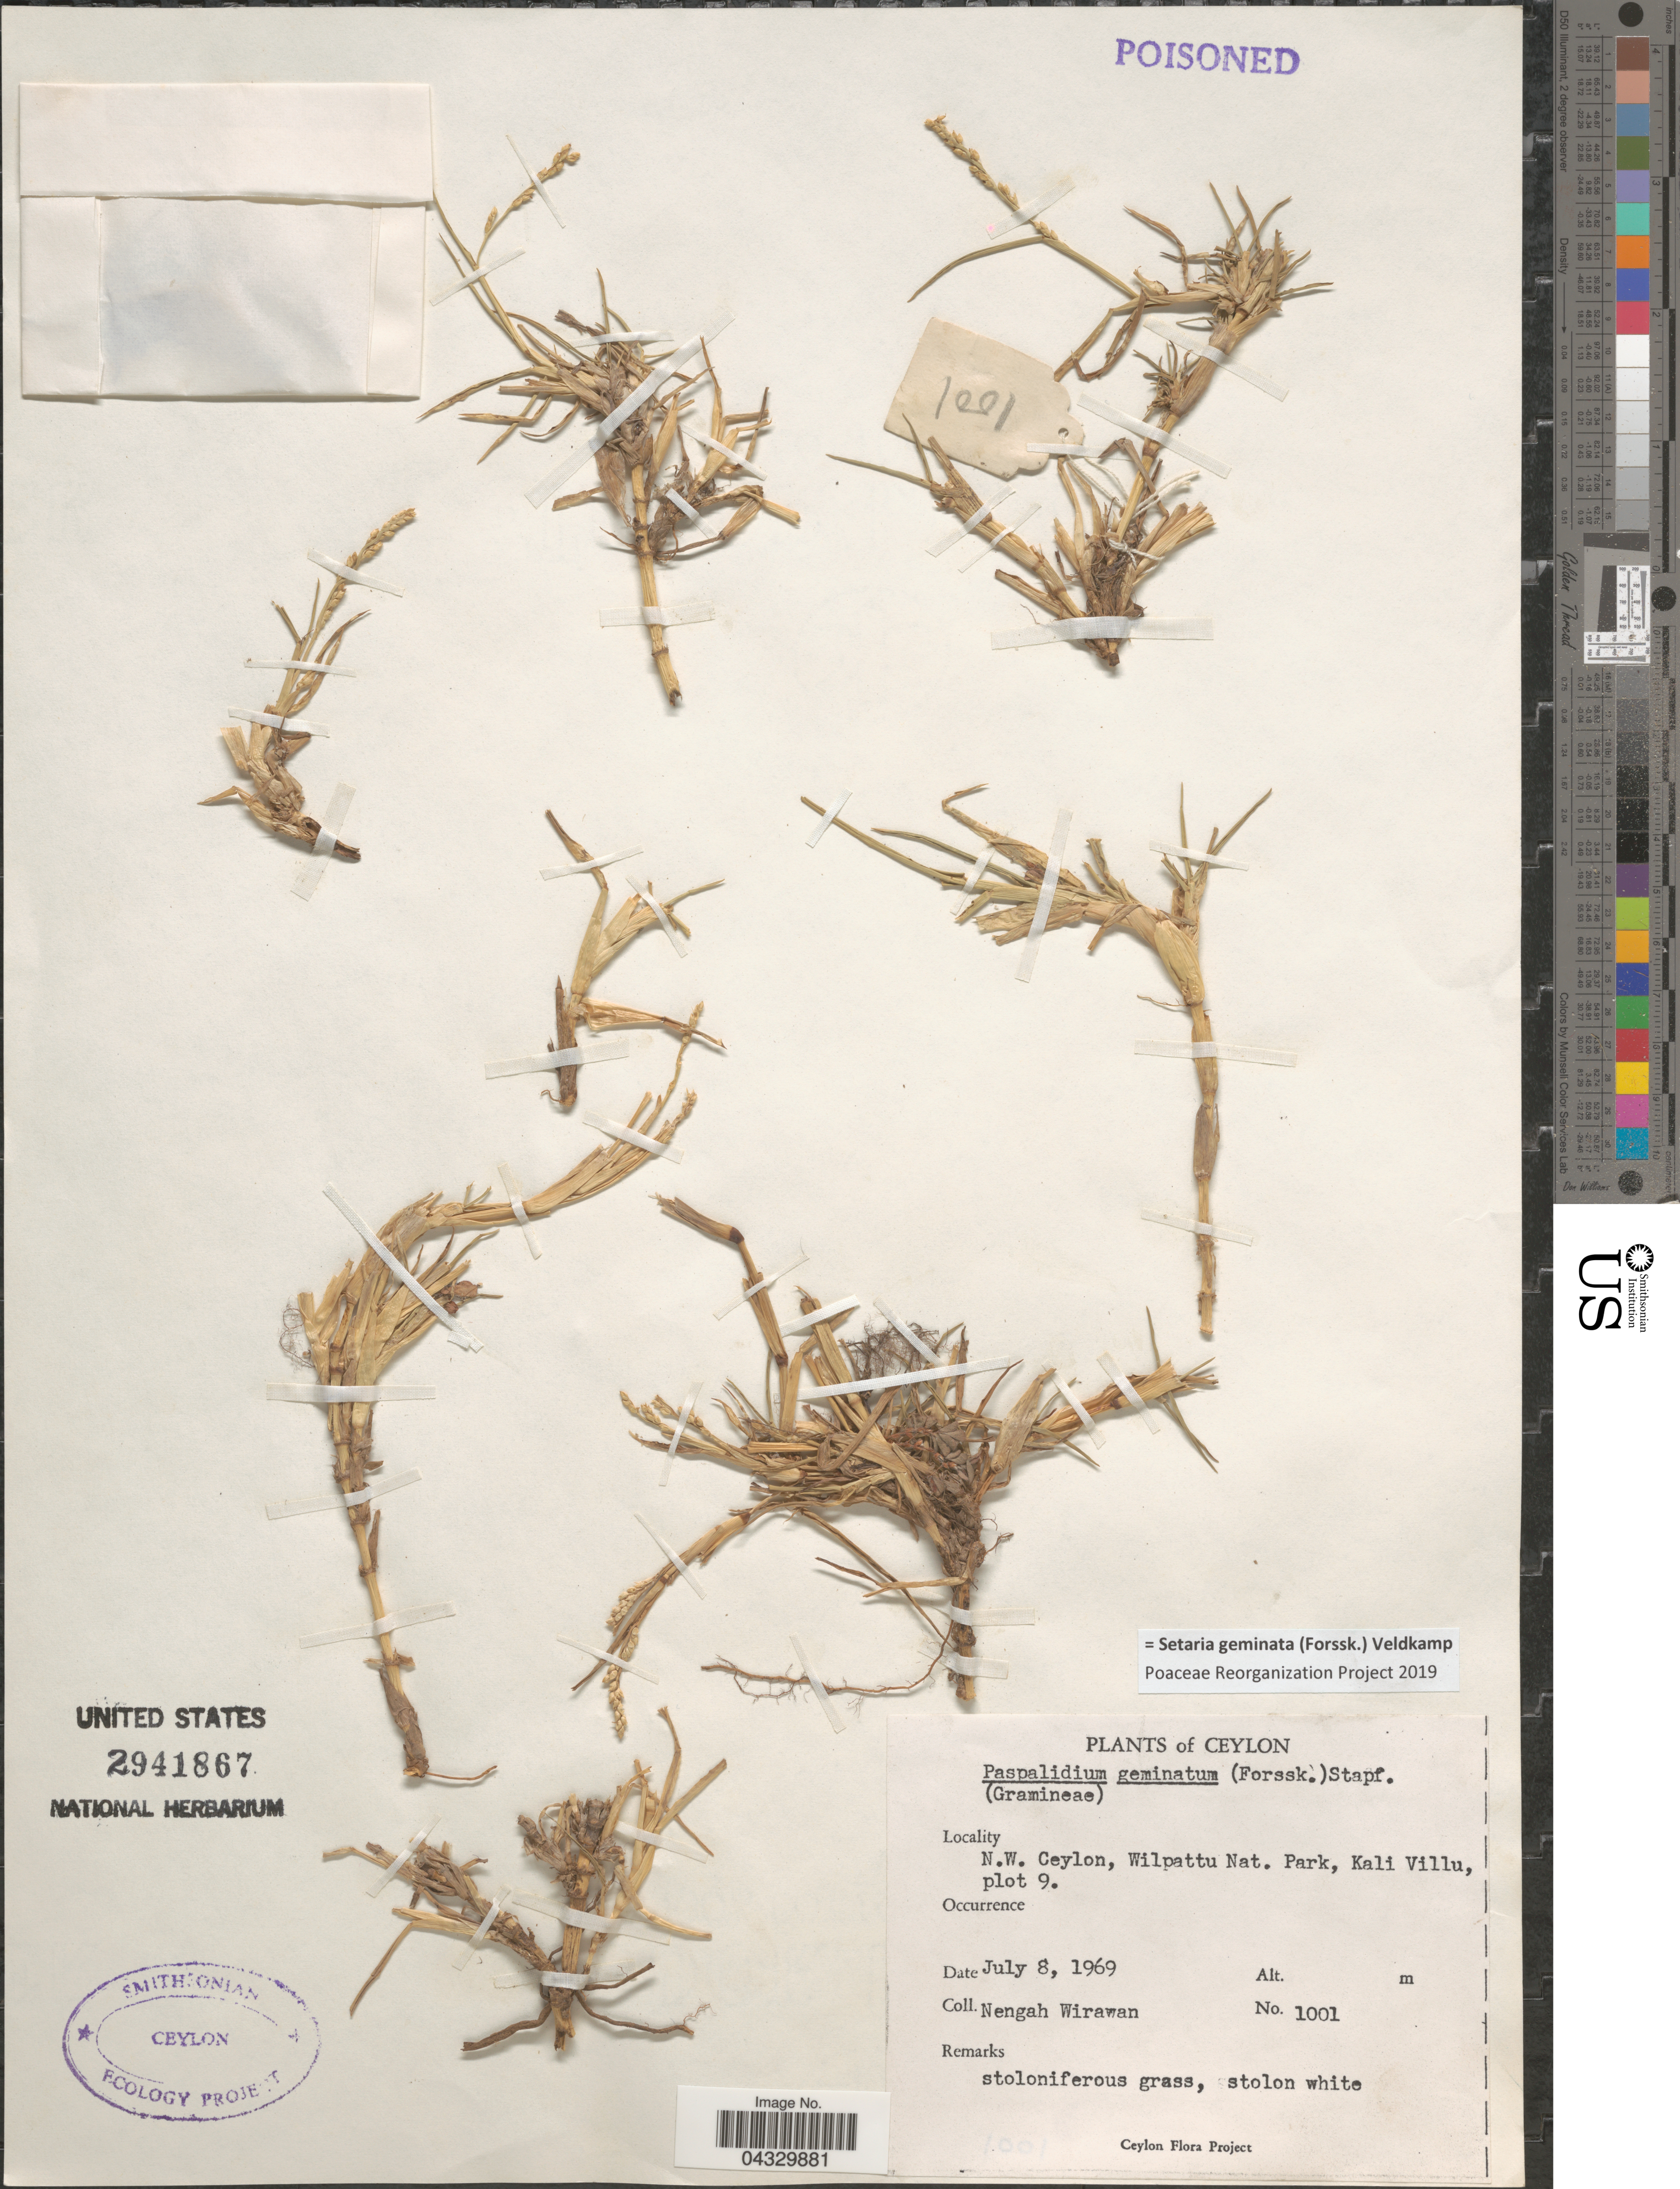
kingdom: Plantae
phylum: Tracheophyta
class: Liliopsida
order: Poales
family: Poaceae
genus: Setaria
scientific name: Setaria geminata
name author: (Forssk.) Veldkamp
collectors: N. Wirawan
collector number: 1001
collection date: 1969-07-08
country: Sri Lanka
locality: Ceylon. N.W. Ceylon, Wilpattu Nat. Park, Kali Villu, plot 9.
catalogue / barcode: US 2941867